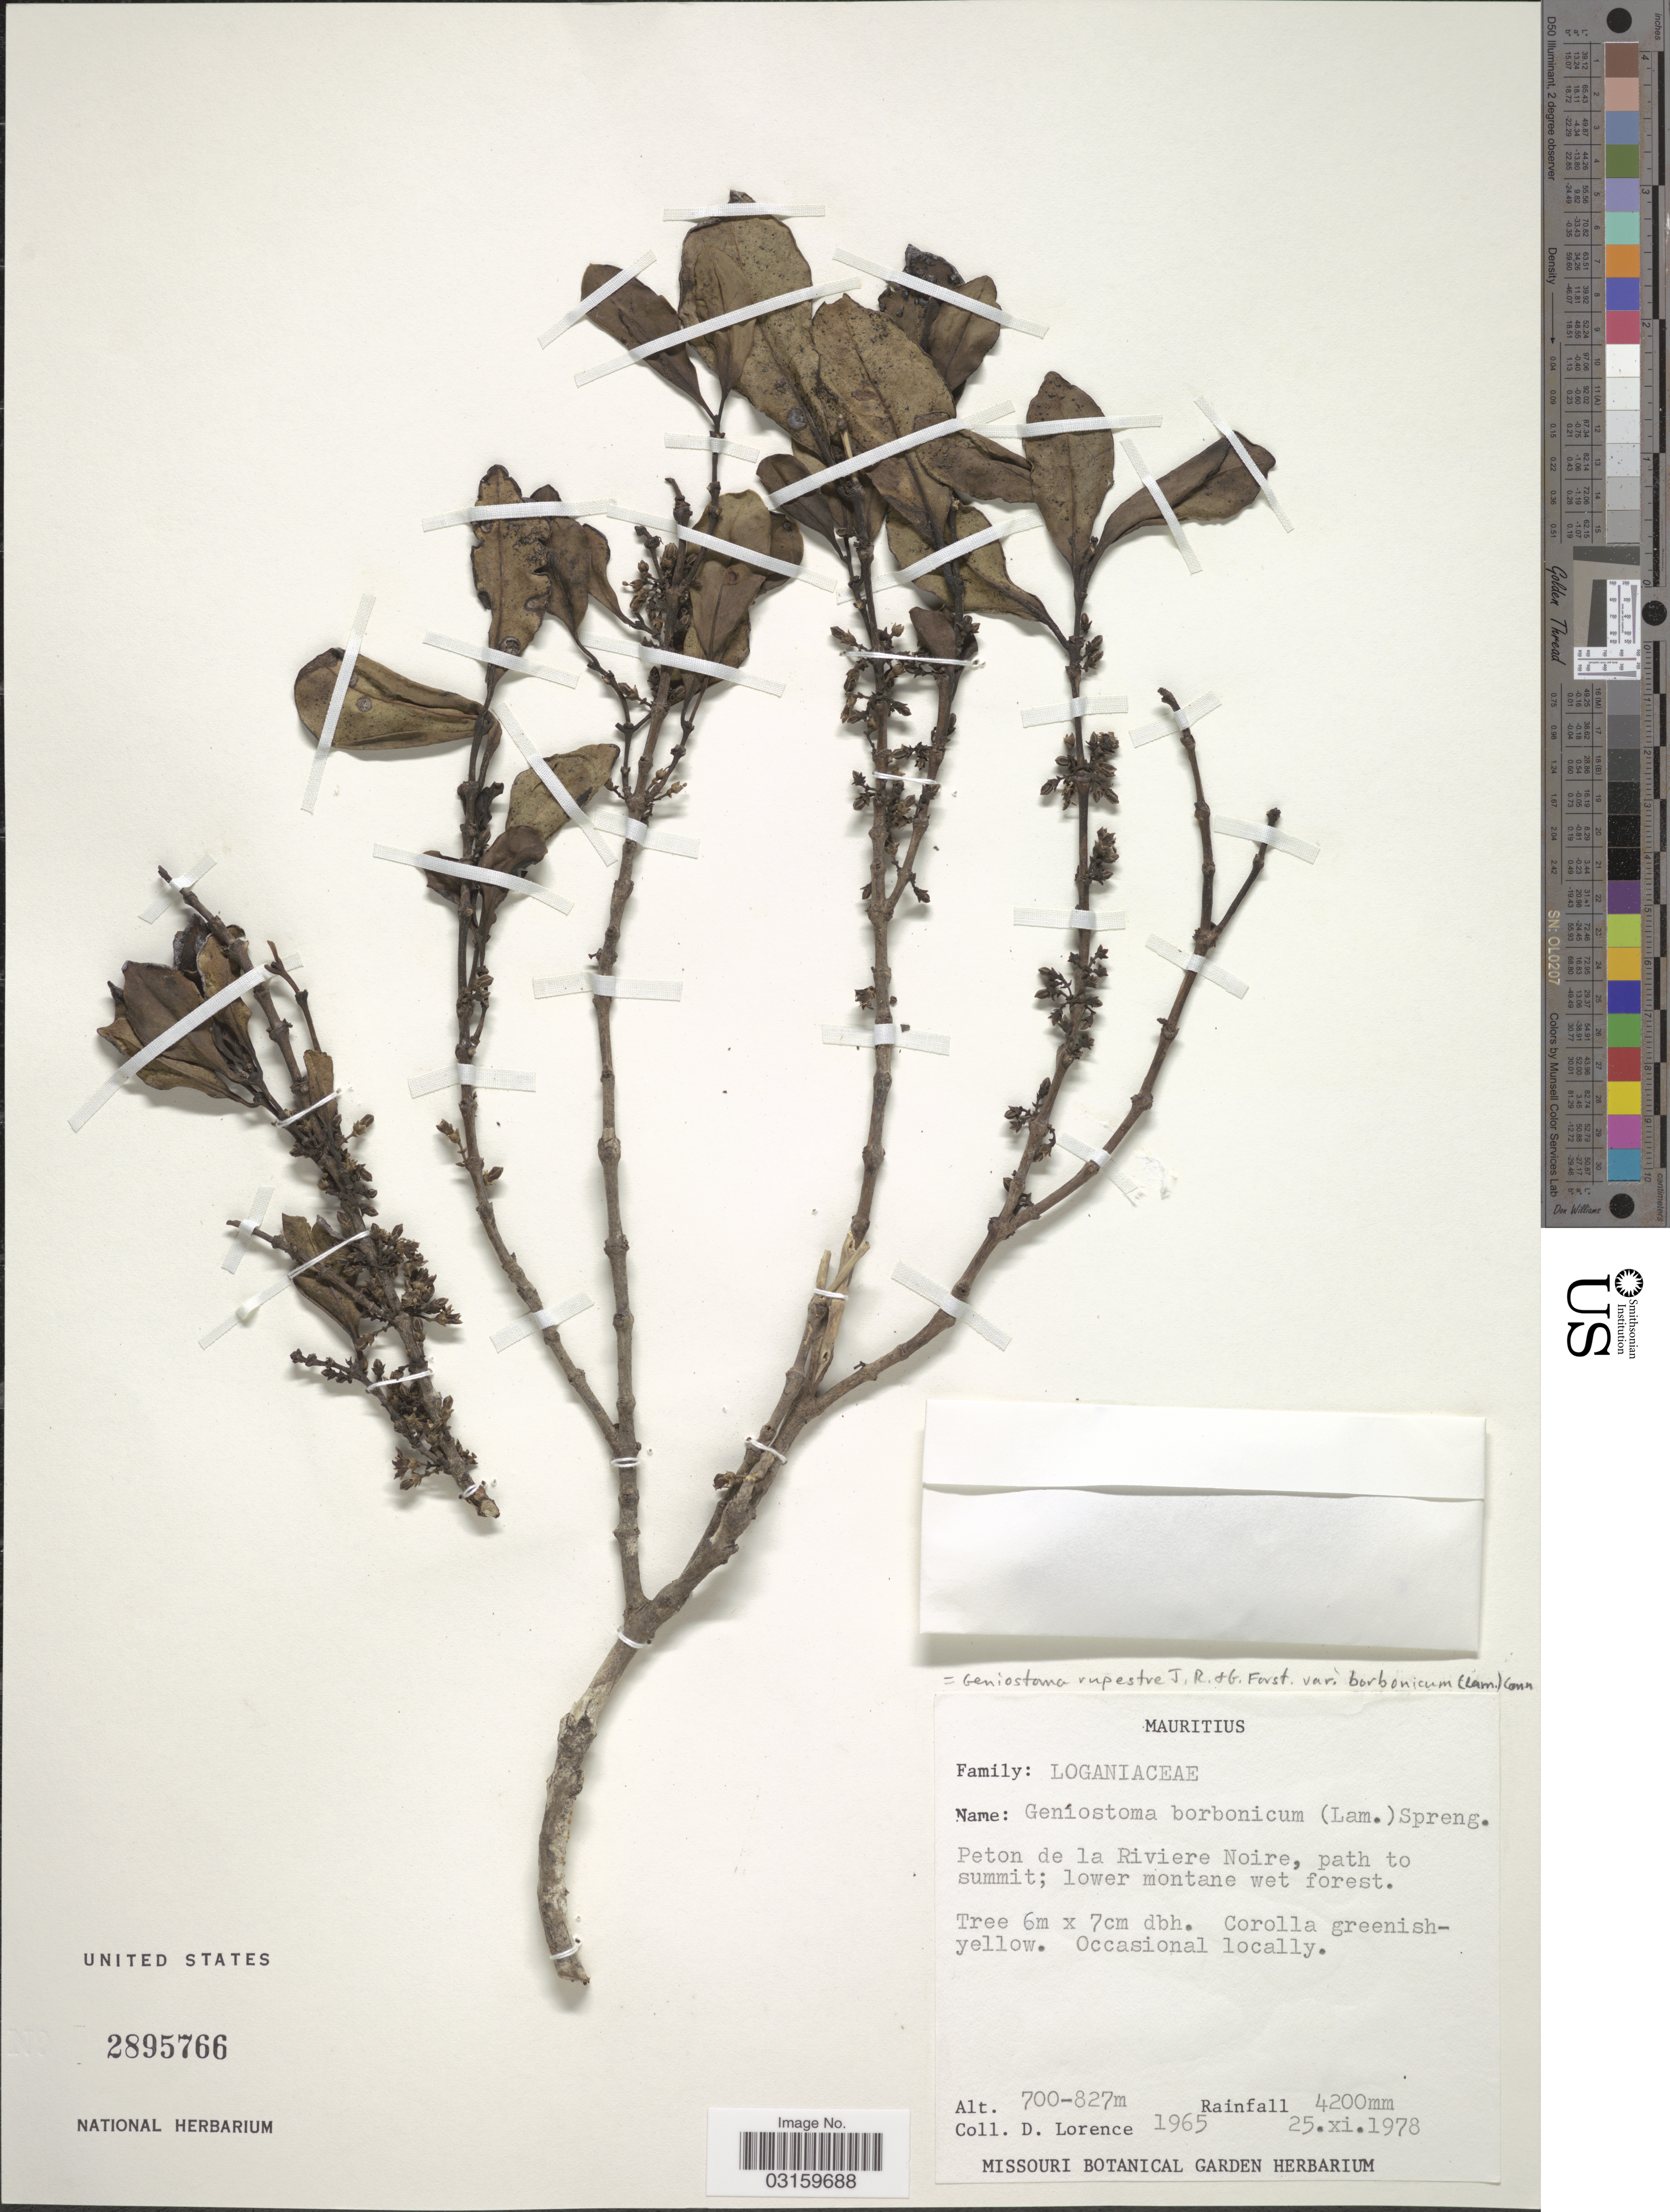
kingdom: Plantae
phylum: Tracheophyta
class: Magnoliopsida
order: Gentianales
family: Loganiaceae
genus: Geniostoma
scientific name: Geniostoma rupestre var. borbonicum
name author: (Lam.) B.J. Conn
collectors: D. Lorence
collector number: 1965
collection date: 1978-11-25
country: Mauritius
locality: Peton de la Riviere Noire, path to summit.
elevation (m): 700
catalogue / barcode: US 2895766